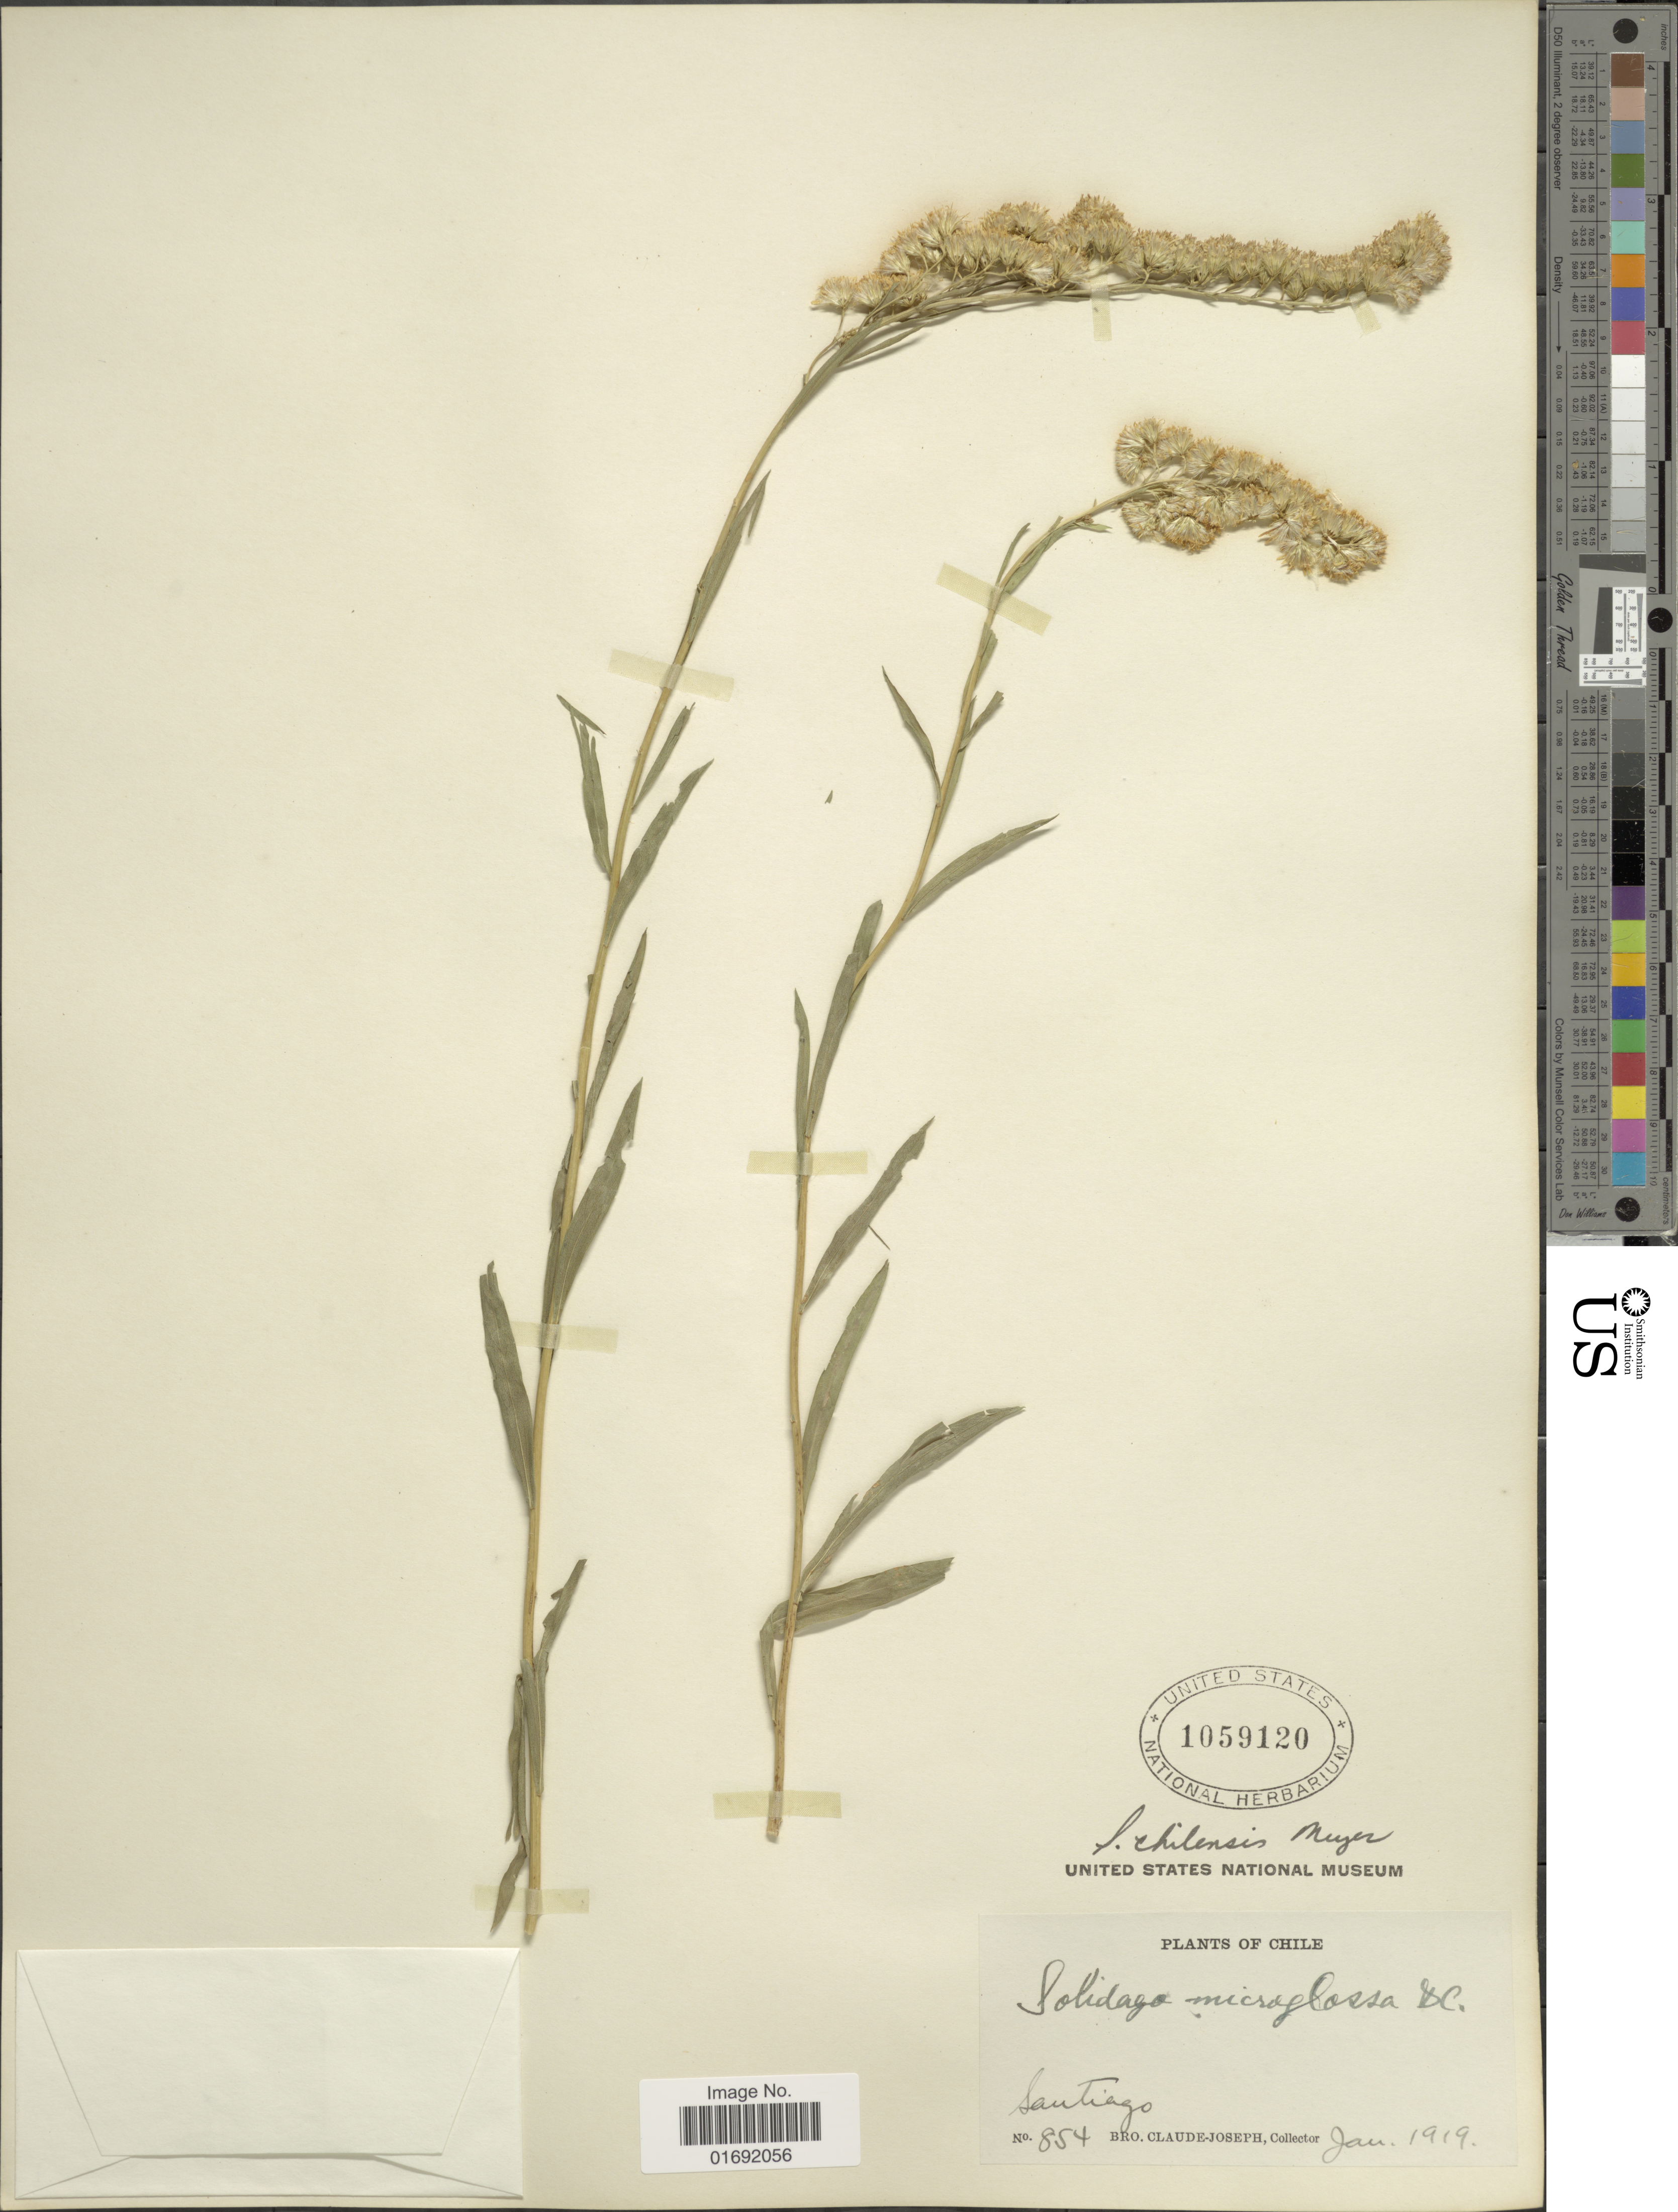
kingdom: Plantae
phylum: Tracheophyta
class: Magnoliopsida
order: Asterales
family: Asteraceae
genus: Solidago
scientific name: Solidago chilensis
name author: Meyen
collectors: Bro. Claude-Joseph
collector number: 854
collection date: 1919-01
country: Chile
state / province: Región Metropolitana (RM)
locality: Santiago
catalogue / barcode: US 1059120